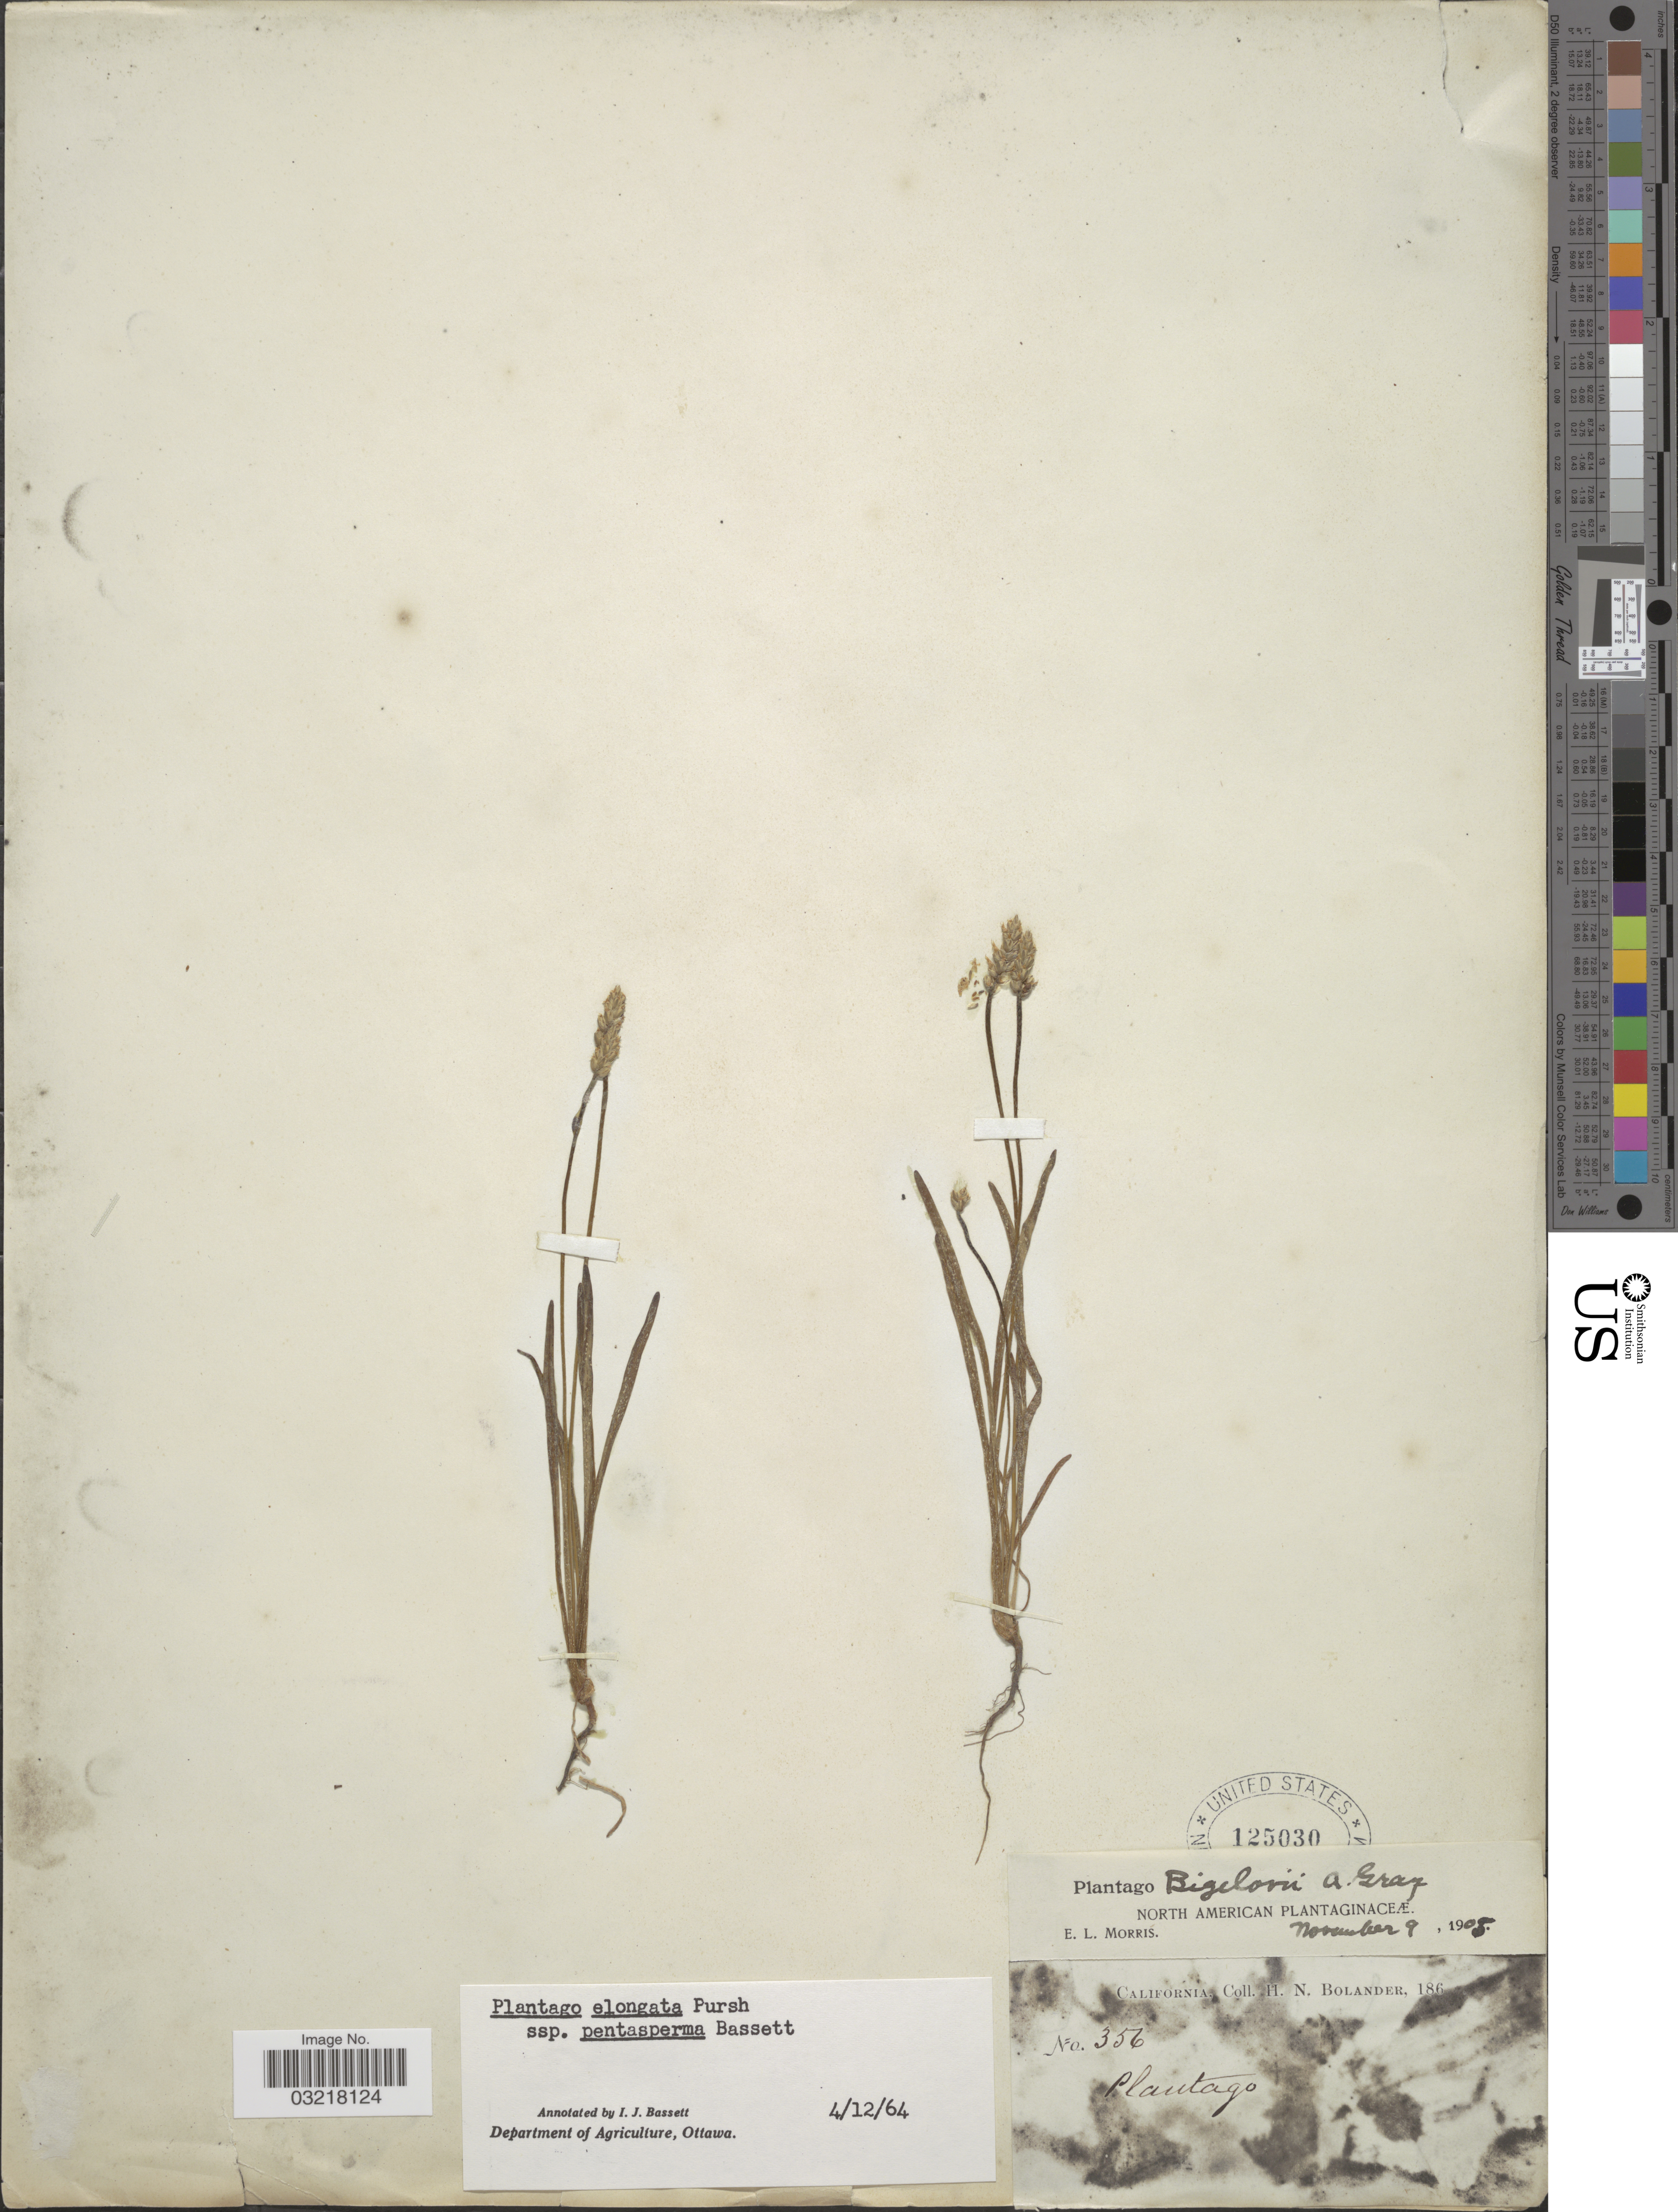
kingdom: Plantae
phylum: Tracheophyta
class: Magnoliopsida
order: Lamiales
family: Plantaginaceae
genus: Plantago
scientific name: Plantago elongata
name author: Pursh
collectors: H. Bolander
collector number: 356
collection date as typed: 186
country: United States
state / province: California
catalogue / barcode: US 125030